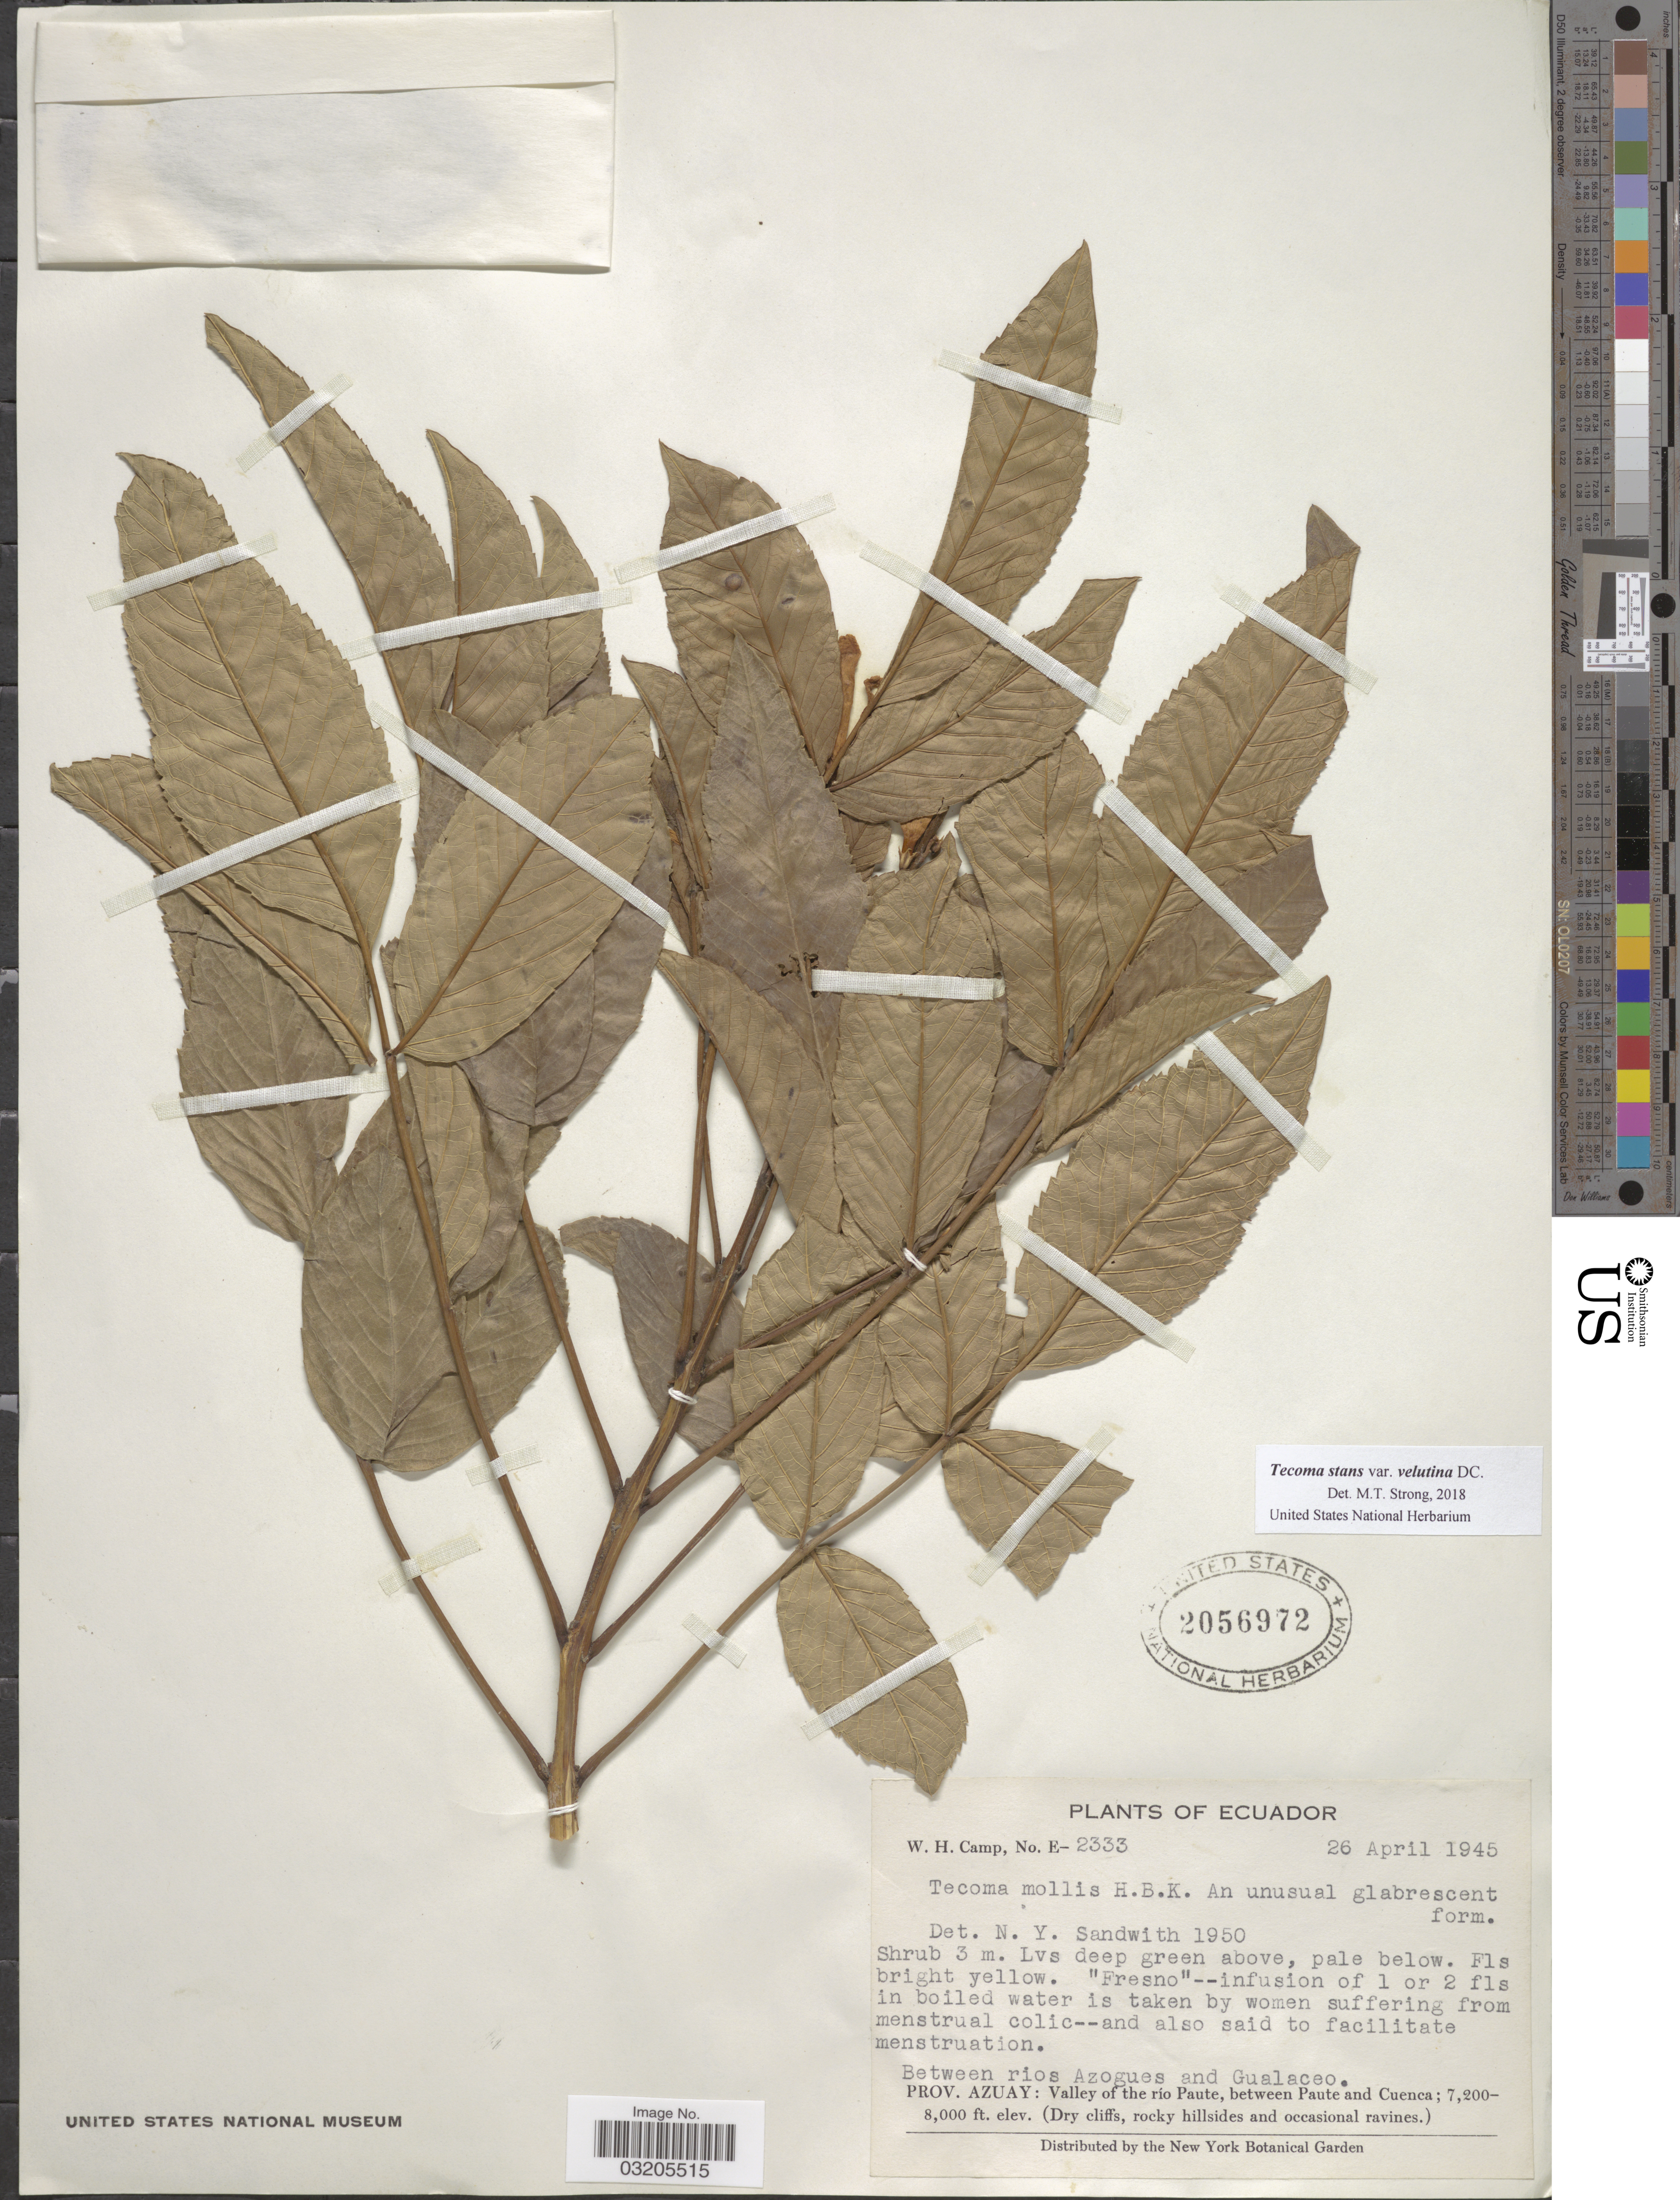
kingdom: Plantae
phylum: Tracheophyta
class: Magnoliopsida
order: Lamiales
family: Bignoniaceae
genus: Tecoma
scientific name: Tecoma stans var. velutina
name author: DC.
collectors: W. H. Camp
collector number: E-2333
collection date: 1945-04-26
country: Ecuador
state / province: Azuay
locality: Between rios Azogues and Gualaceo. Valley of the río Paute, between Paute and Cuenca.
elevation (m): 2195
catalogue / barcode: US 2056972